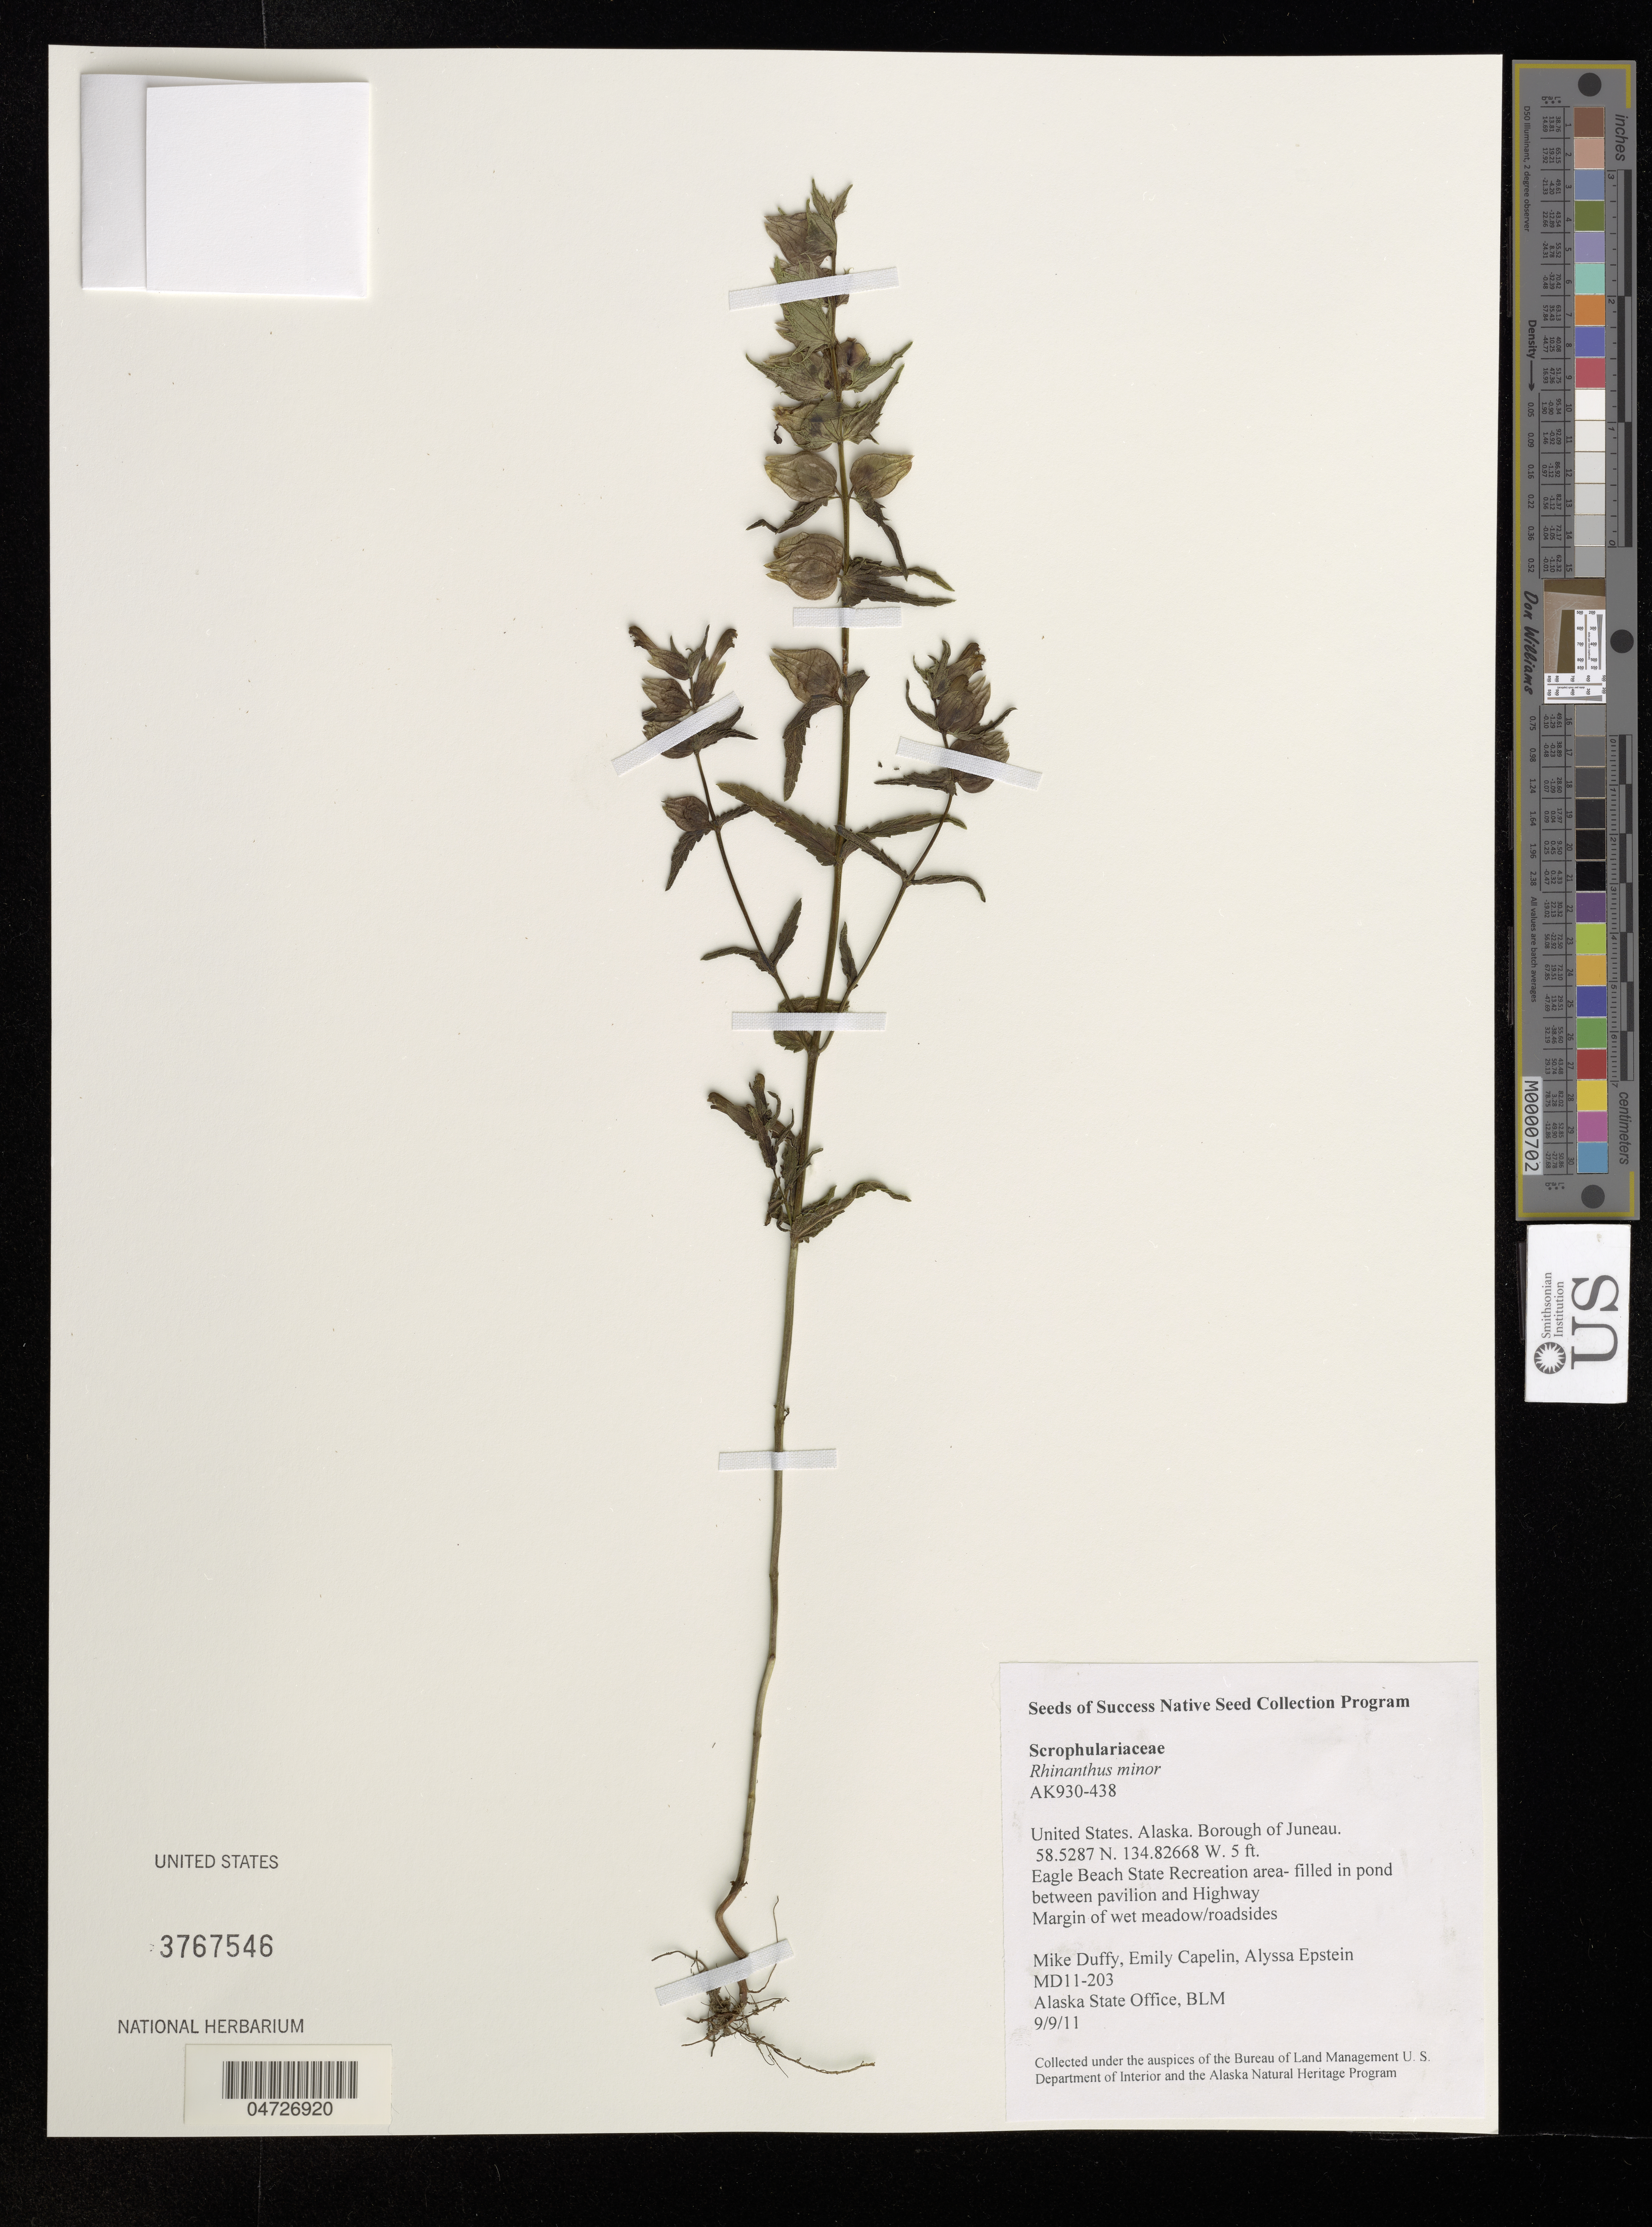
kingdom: Plantae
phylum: Tracheophyta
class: Magnoliopsida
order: Lamiales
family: Orobanchaceae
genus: Rhinanthus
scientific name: Rhinanthus minor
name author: L.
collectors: M. Duffy, E. Capelin & A. Epstein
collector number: MD11-203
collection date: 1911-09-09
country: United States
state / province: Alaska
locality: Borough of Juneau. Eagle Beach State Recreation area- filled in pond between pavilion and Highway.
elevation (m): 2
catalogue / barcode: US 3767546